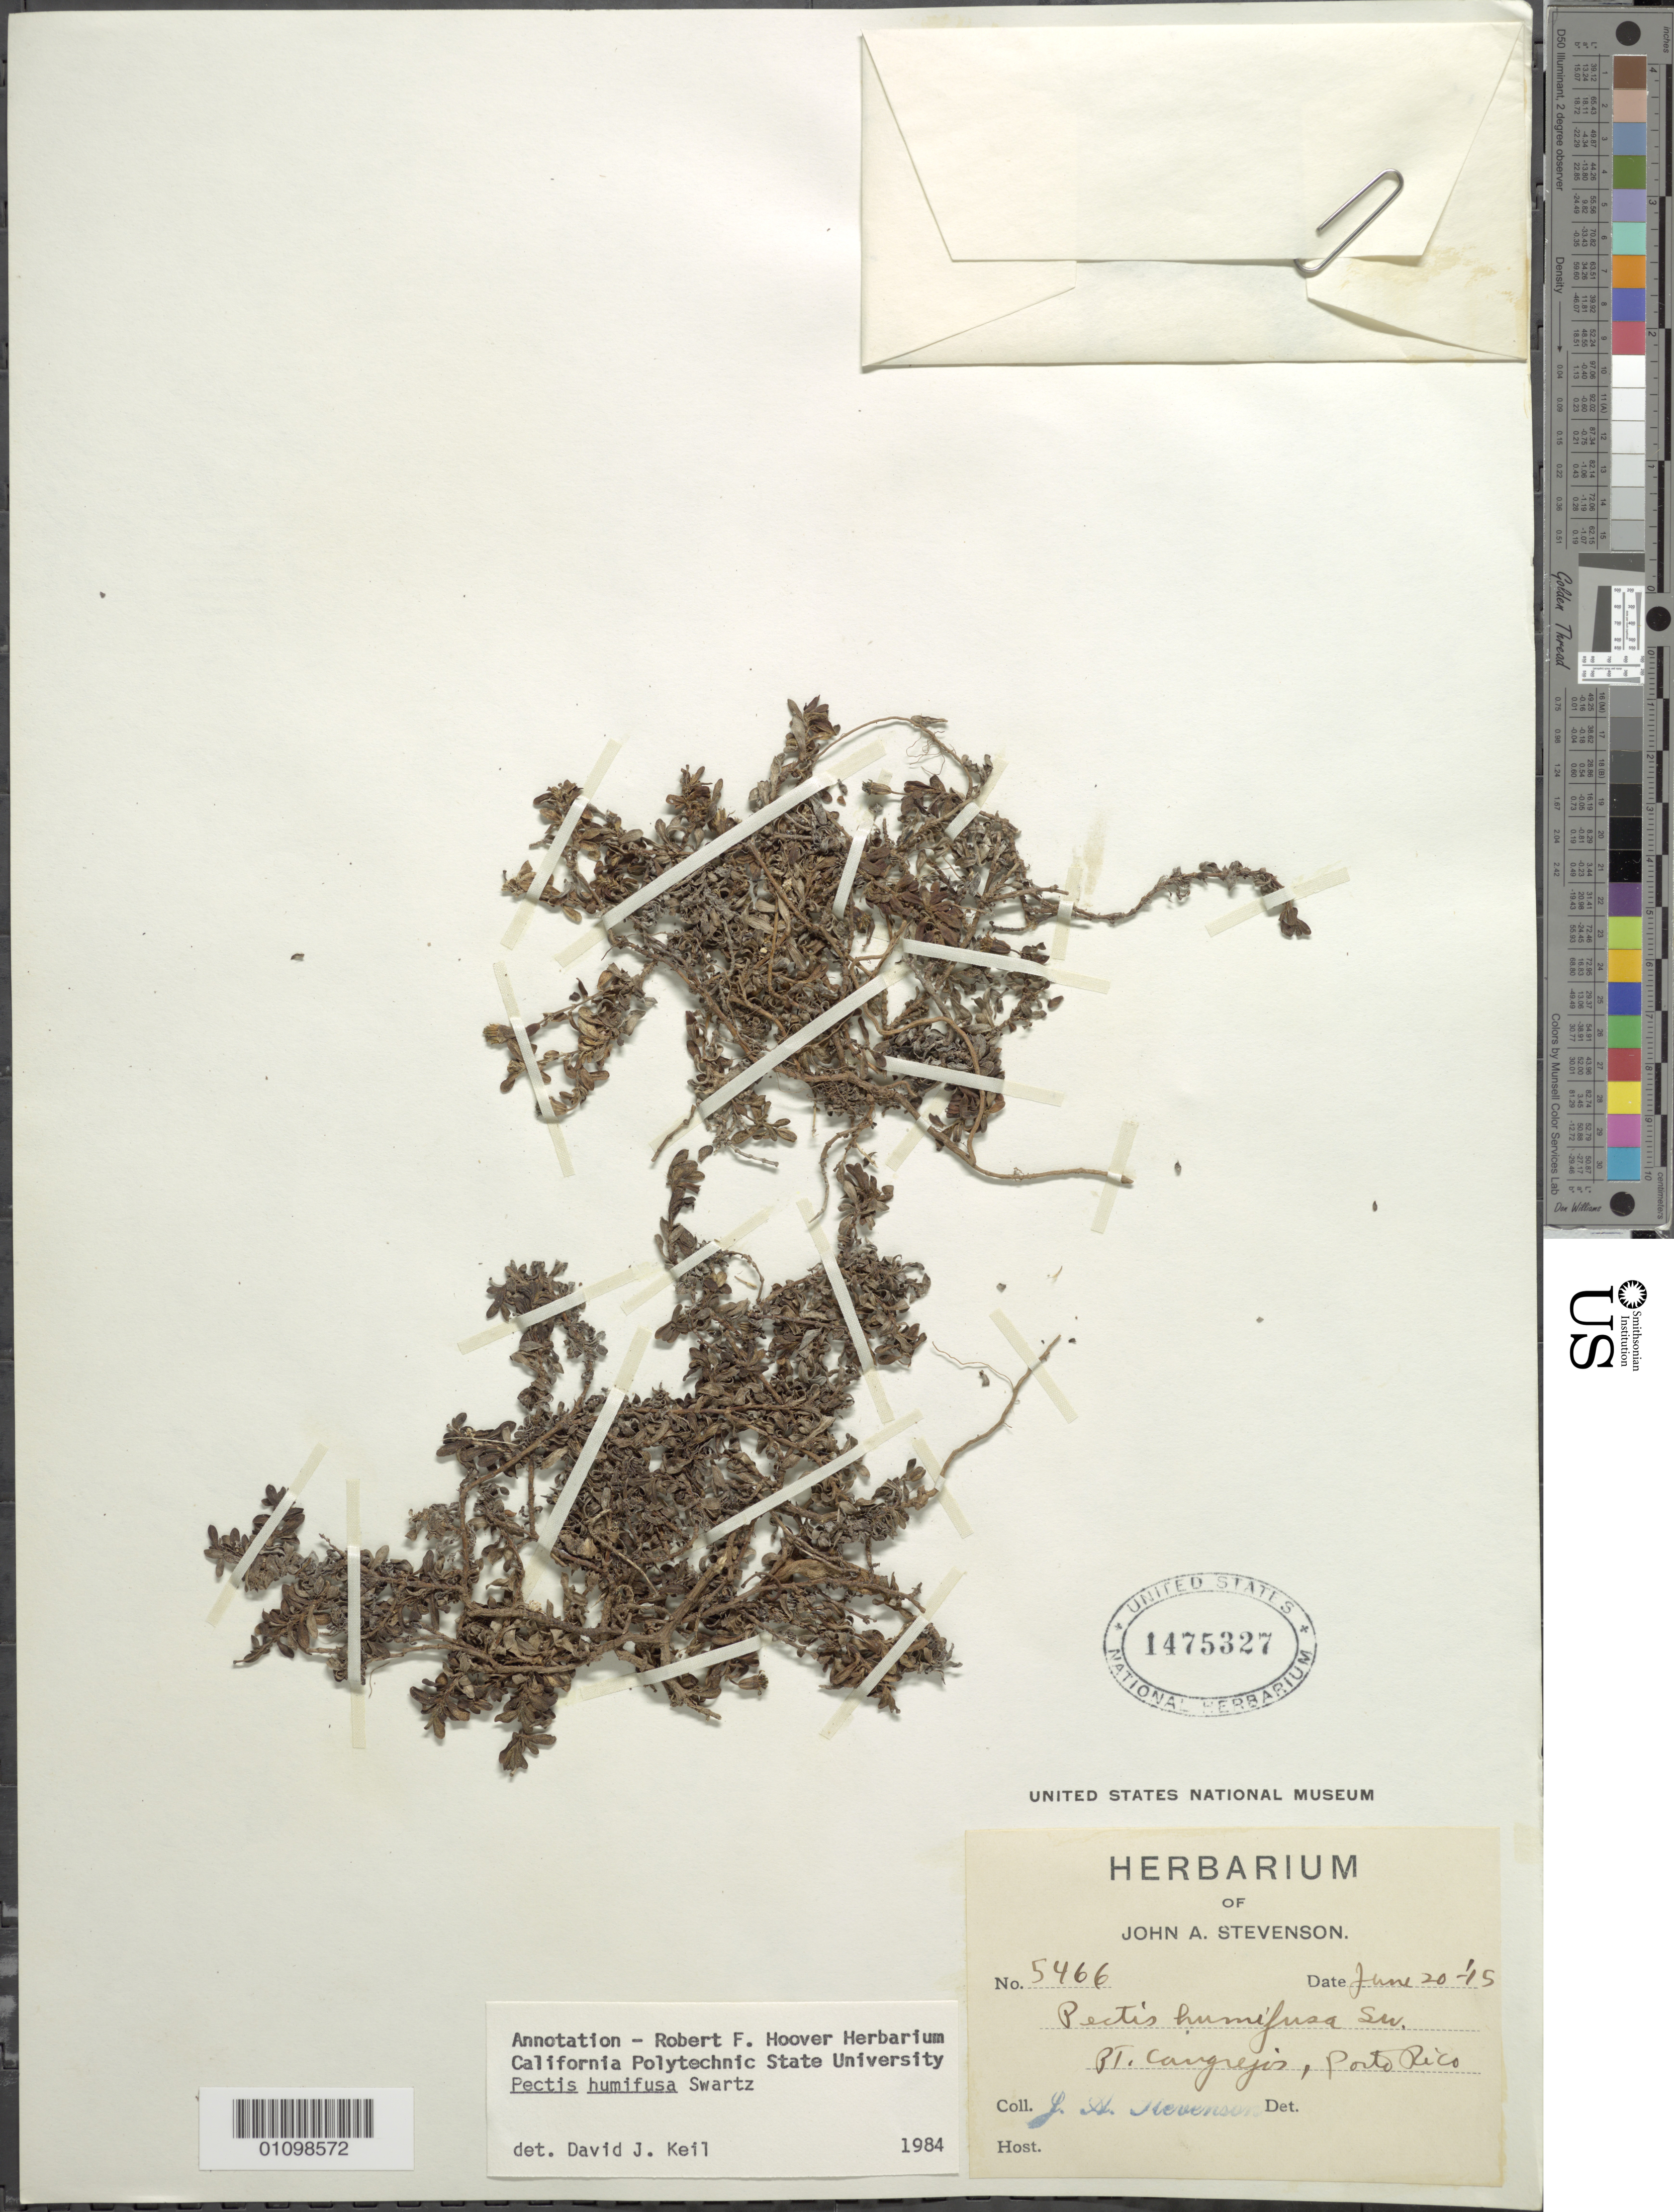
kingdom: Plantae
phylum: Tracheophyta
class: Magnoliopsida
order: Asterales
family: Asteraceae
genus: Pectis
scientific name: Pectis humifusa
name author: Sw.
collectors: J. Stevenson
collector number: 5466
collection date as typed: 20 Jun 1945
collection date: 1945-06-20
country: Puerto Rico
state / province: San Juan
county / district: Juana Diaz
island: Puerto Rico I.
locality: PT. Cangrejos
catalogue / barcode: US 1475327